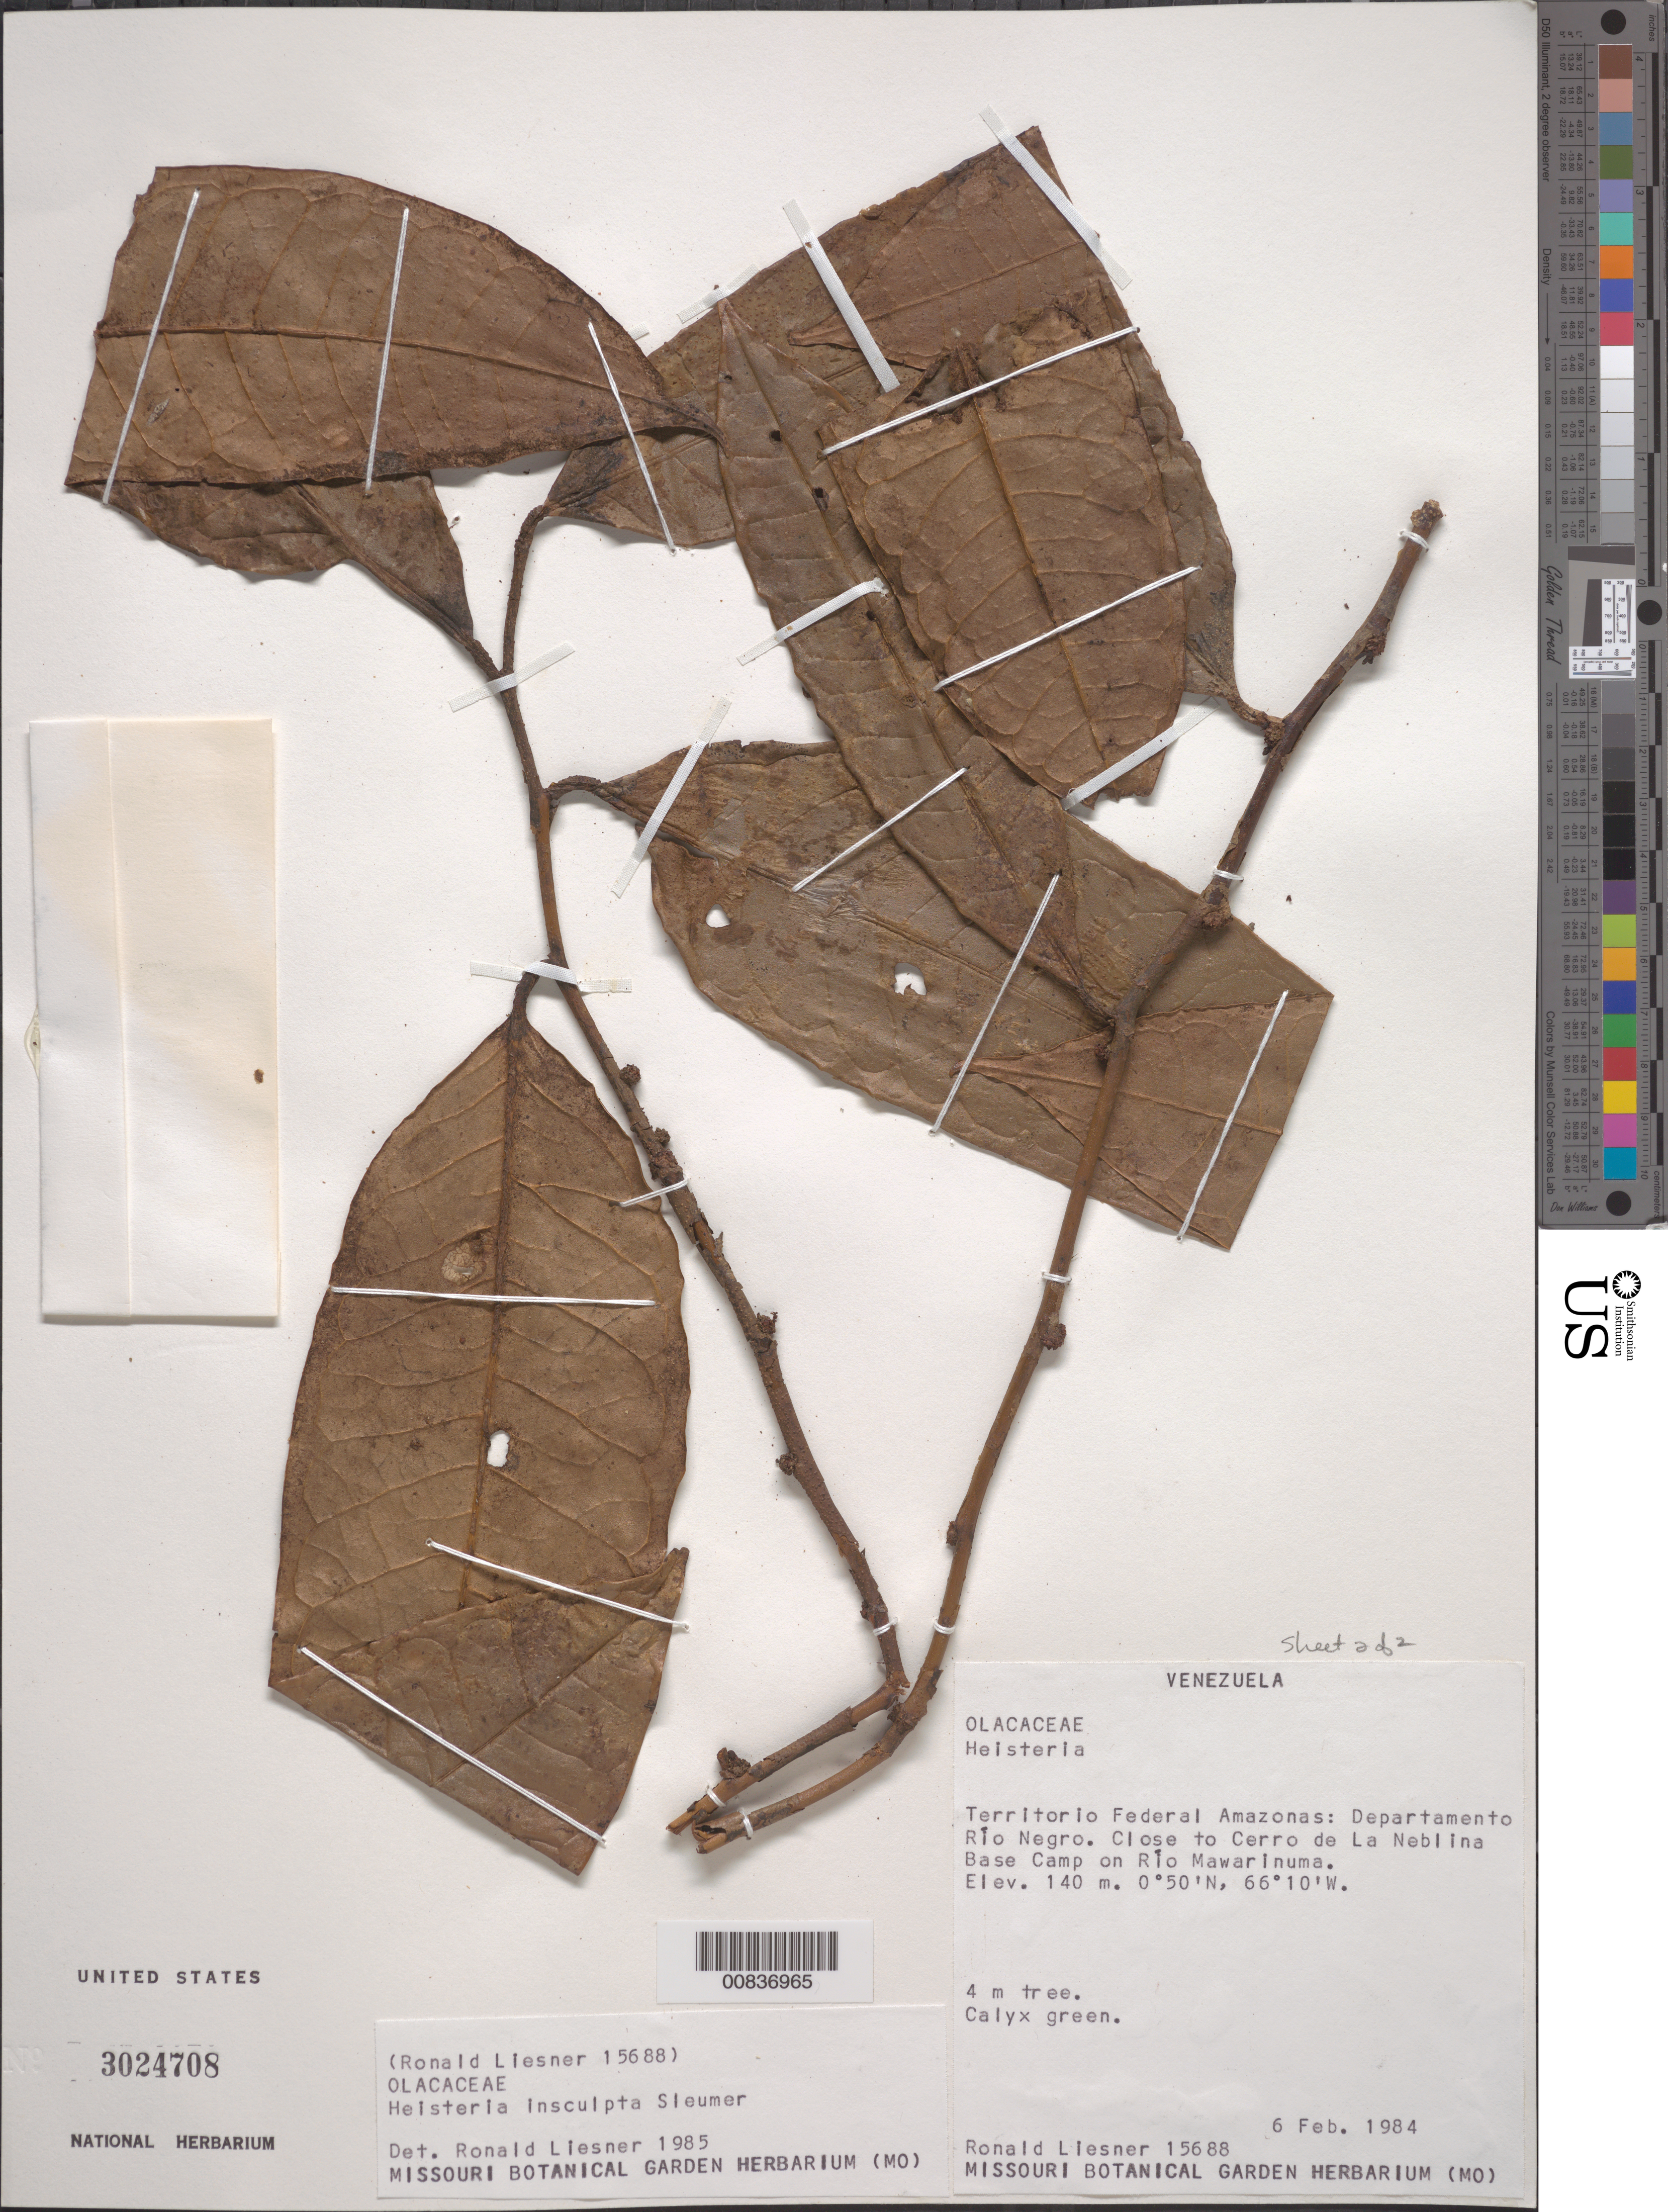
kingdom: Plantae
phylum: Tracheophyta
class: Magnoliopsida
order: Santalales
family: Erythropalaceae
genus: Heisteria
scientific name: Heisteria insculpta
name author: Sleumer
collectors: R. L. Liesner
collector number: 15688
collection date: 1984-02-06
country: Venezuela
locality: Territorio Federal Amazonas: Departamento Río Negro. Close to Cerro de La Neblina Base Camp on Río Mawarinuma.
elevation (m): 140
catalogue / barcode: US 3024708